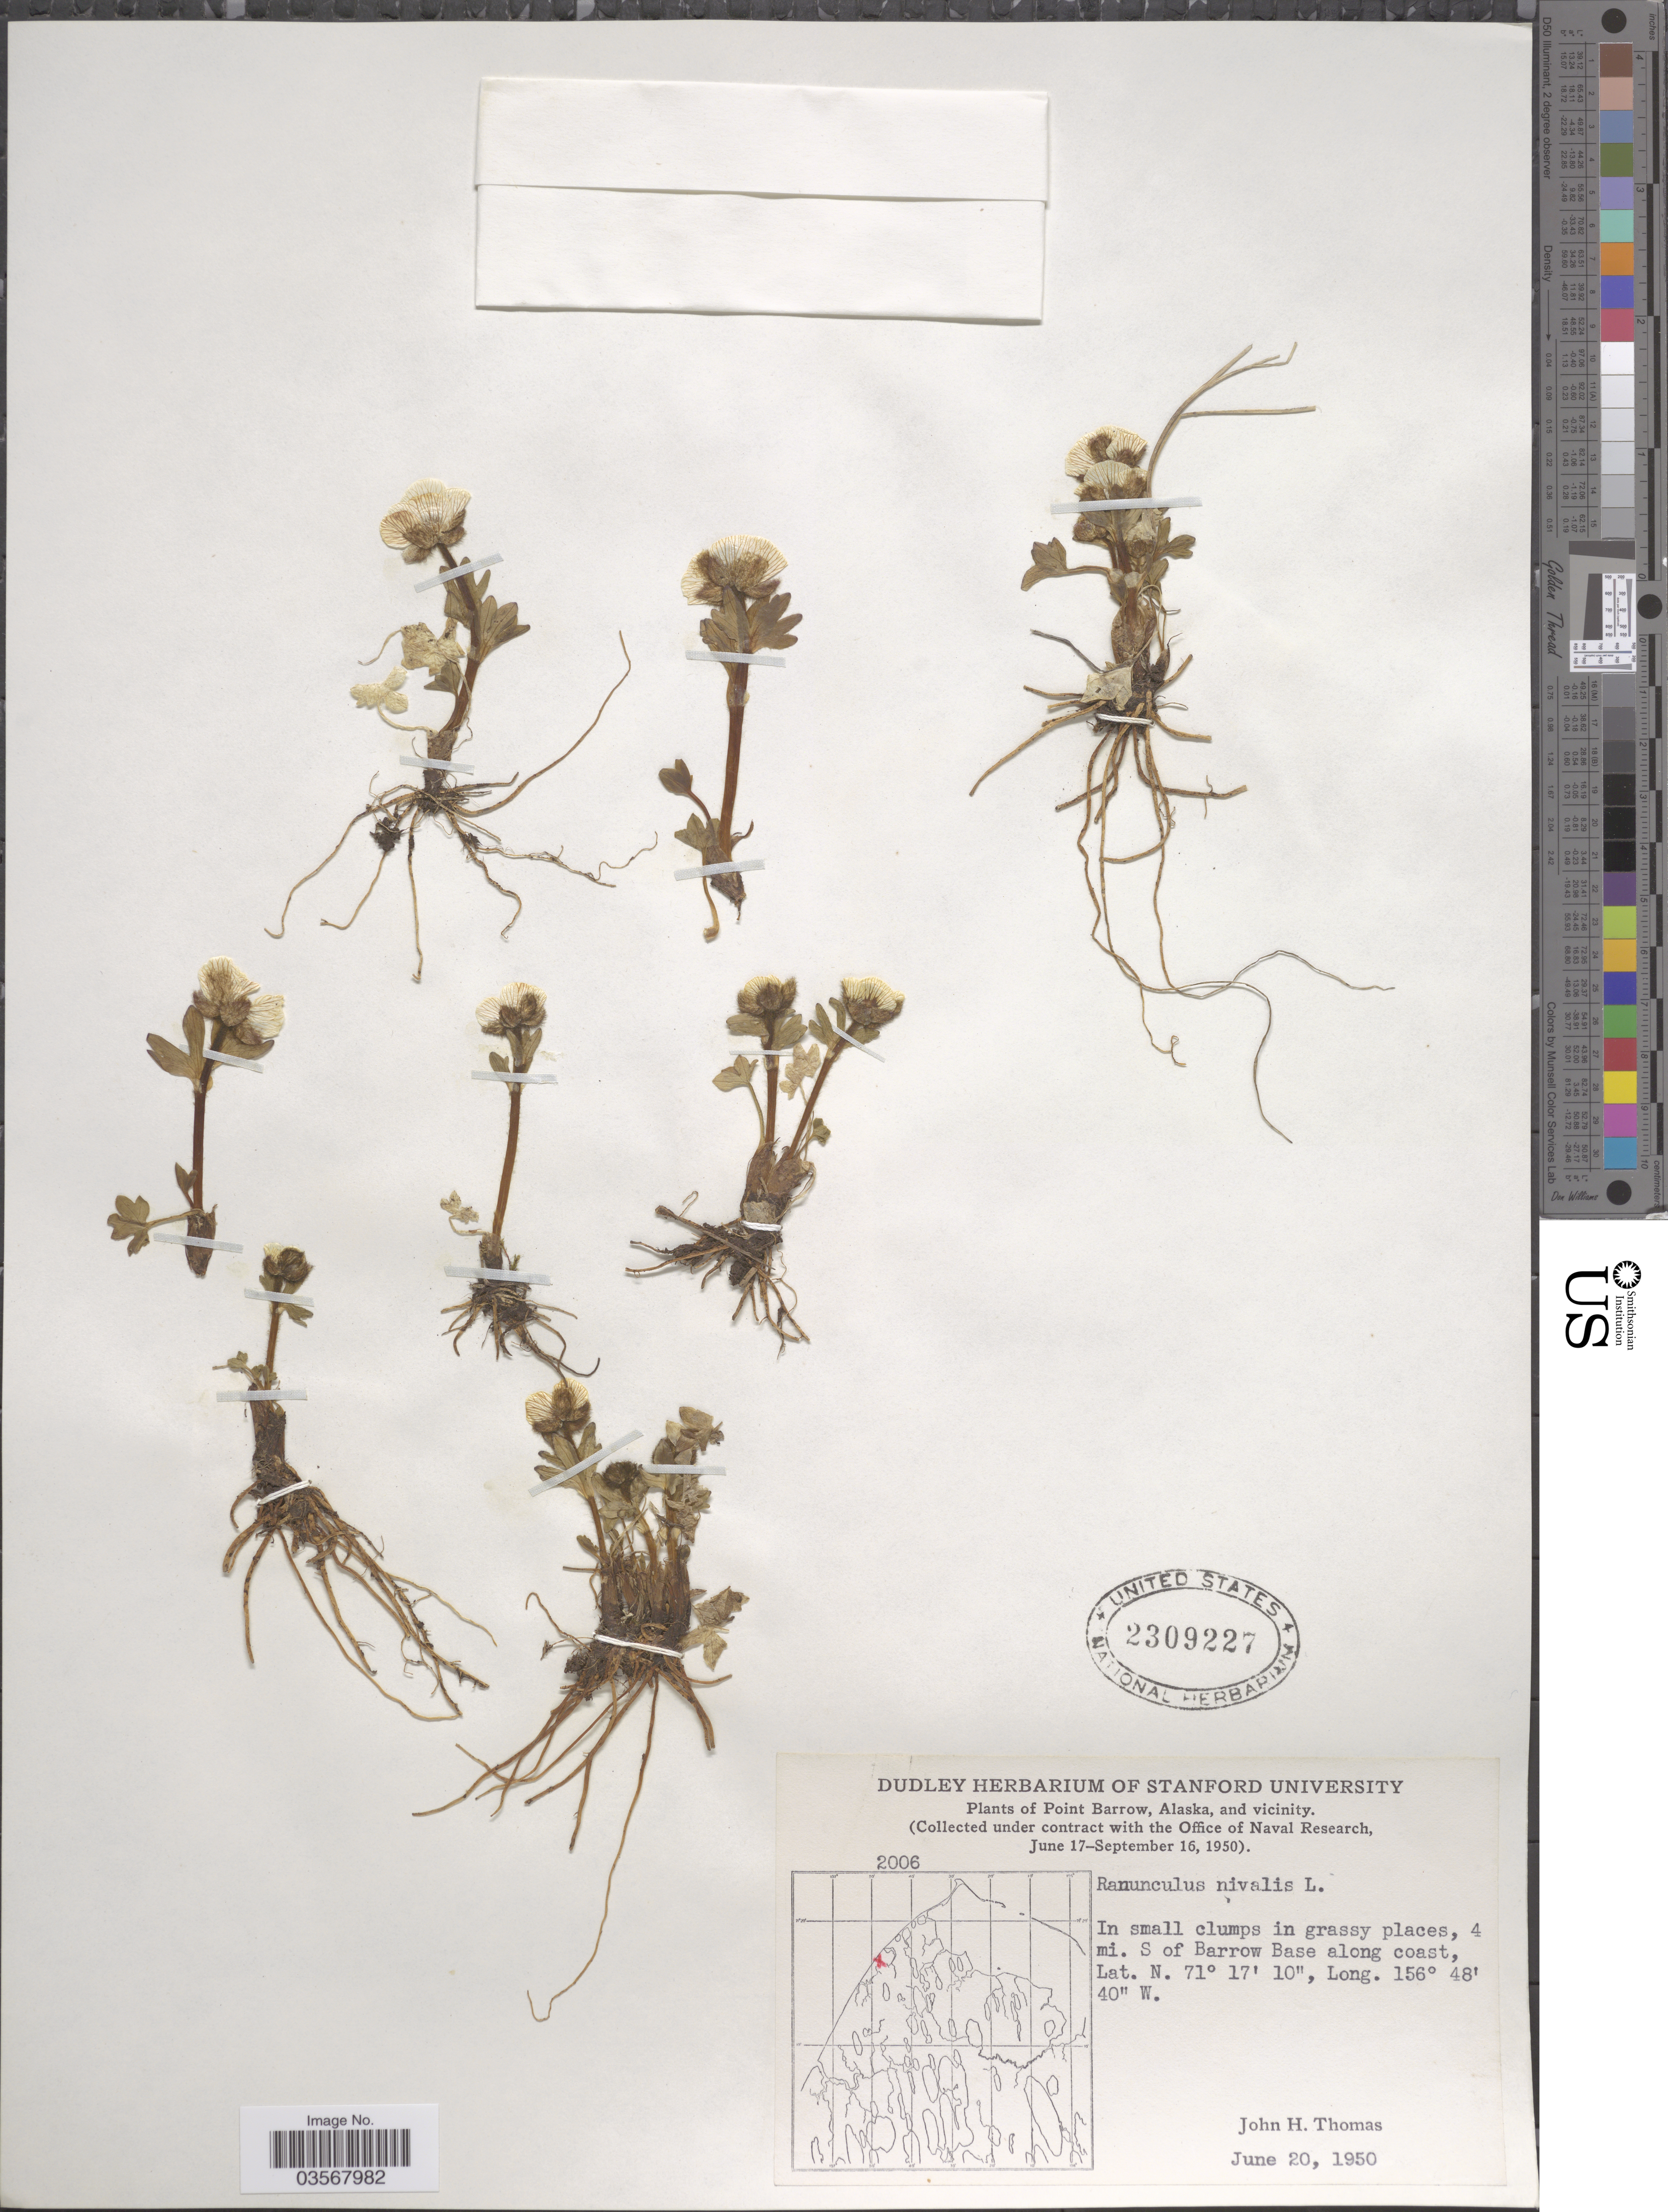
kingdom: Plantae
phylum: Tracheophyta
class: Magnoliopsida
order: Ranunculales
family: Ranunculaceae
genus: Ranunculus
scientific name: Ranunculus nivalis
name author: L.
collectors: J. H. Thomas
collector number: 2006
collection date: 1950-06-20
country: United States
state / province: Alaska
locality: Point Barrow, Alaska, and vicinity. 4 mi. S of Barrow Base along coast.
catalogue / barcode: US 2309227